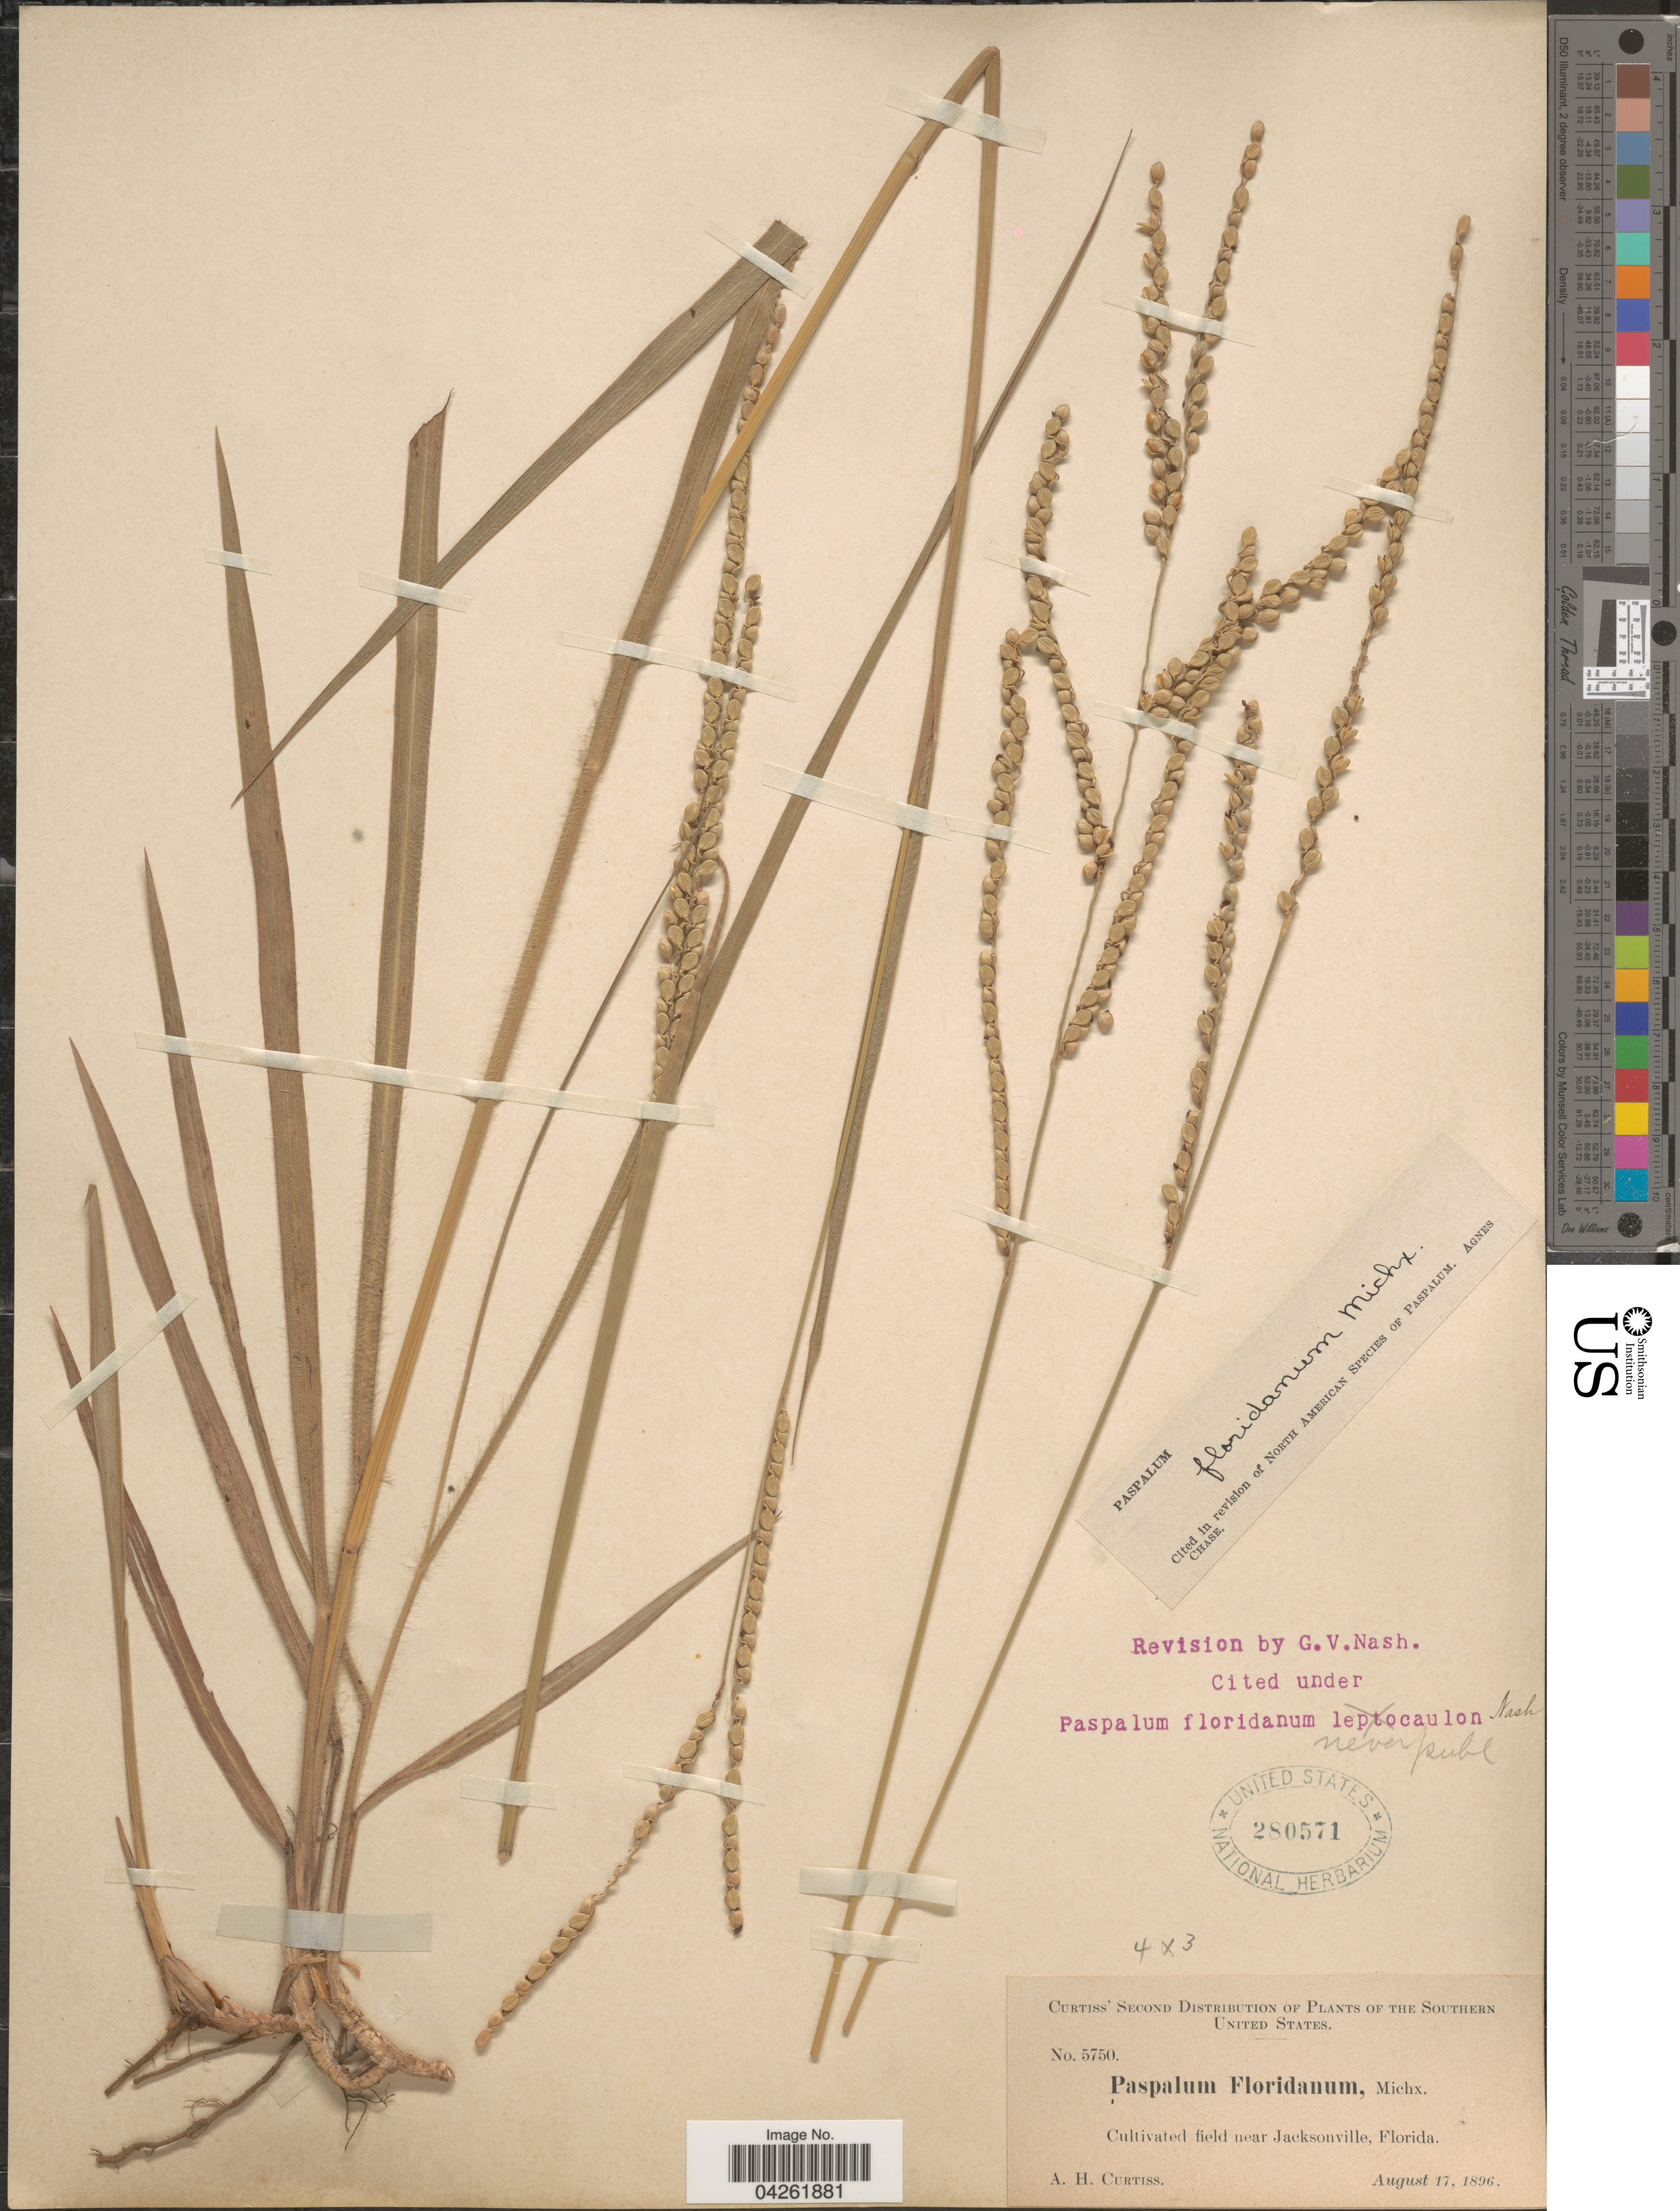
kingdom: Plantae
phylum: Tracheophyta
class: Liliopsida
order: Poales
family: Poaceae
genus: Paspalum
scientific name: Paspalum floridanum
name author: Michx.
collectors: A. H. Curtiss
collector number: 5750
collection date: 1896-08-17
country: United States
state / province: Florida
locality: At field near Jacksonville.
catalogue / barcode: US 280571